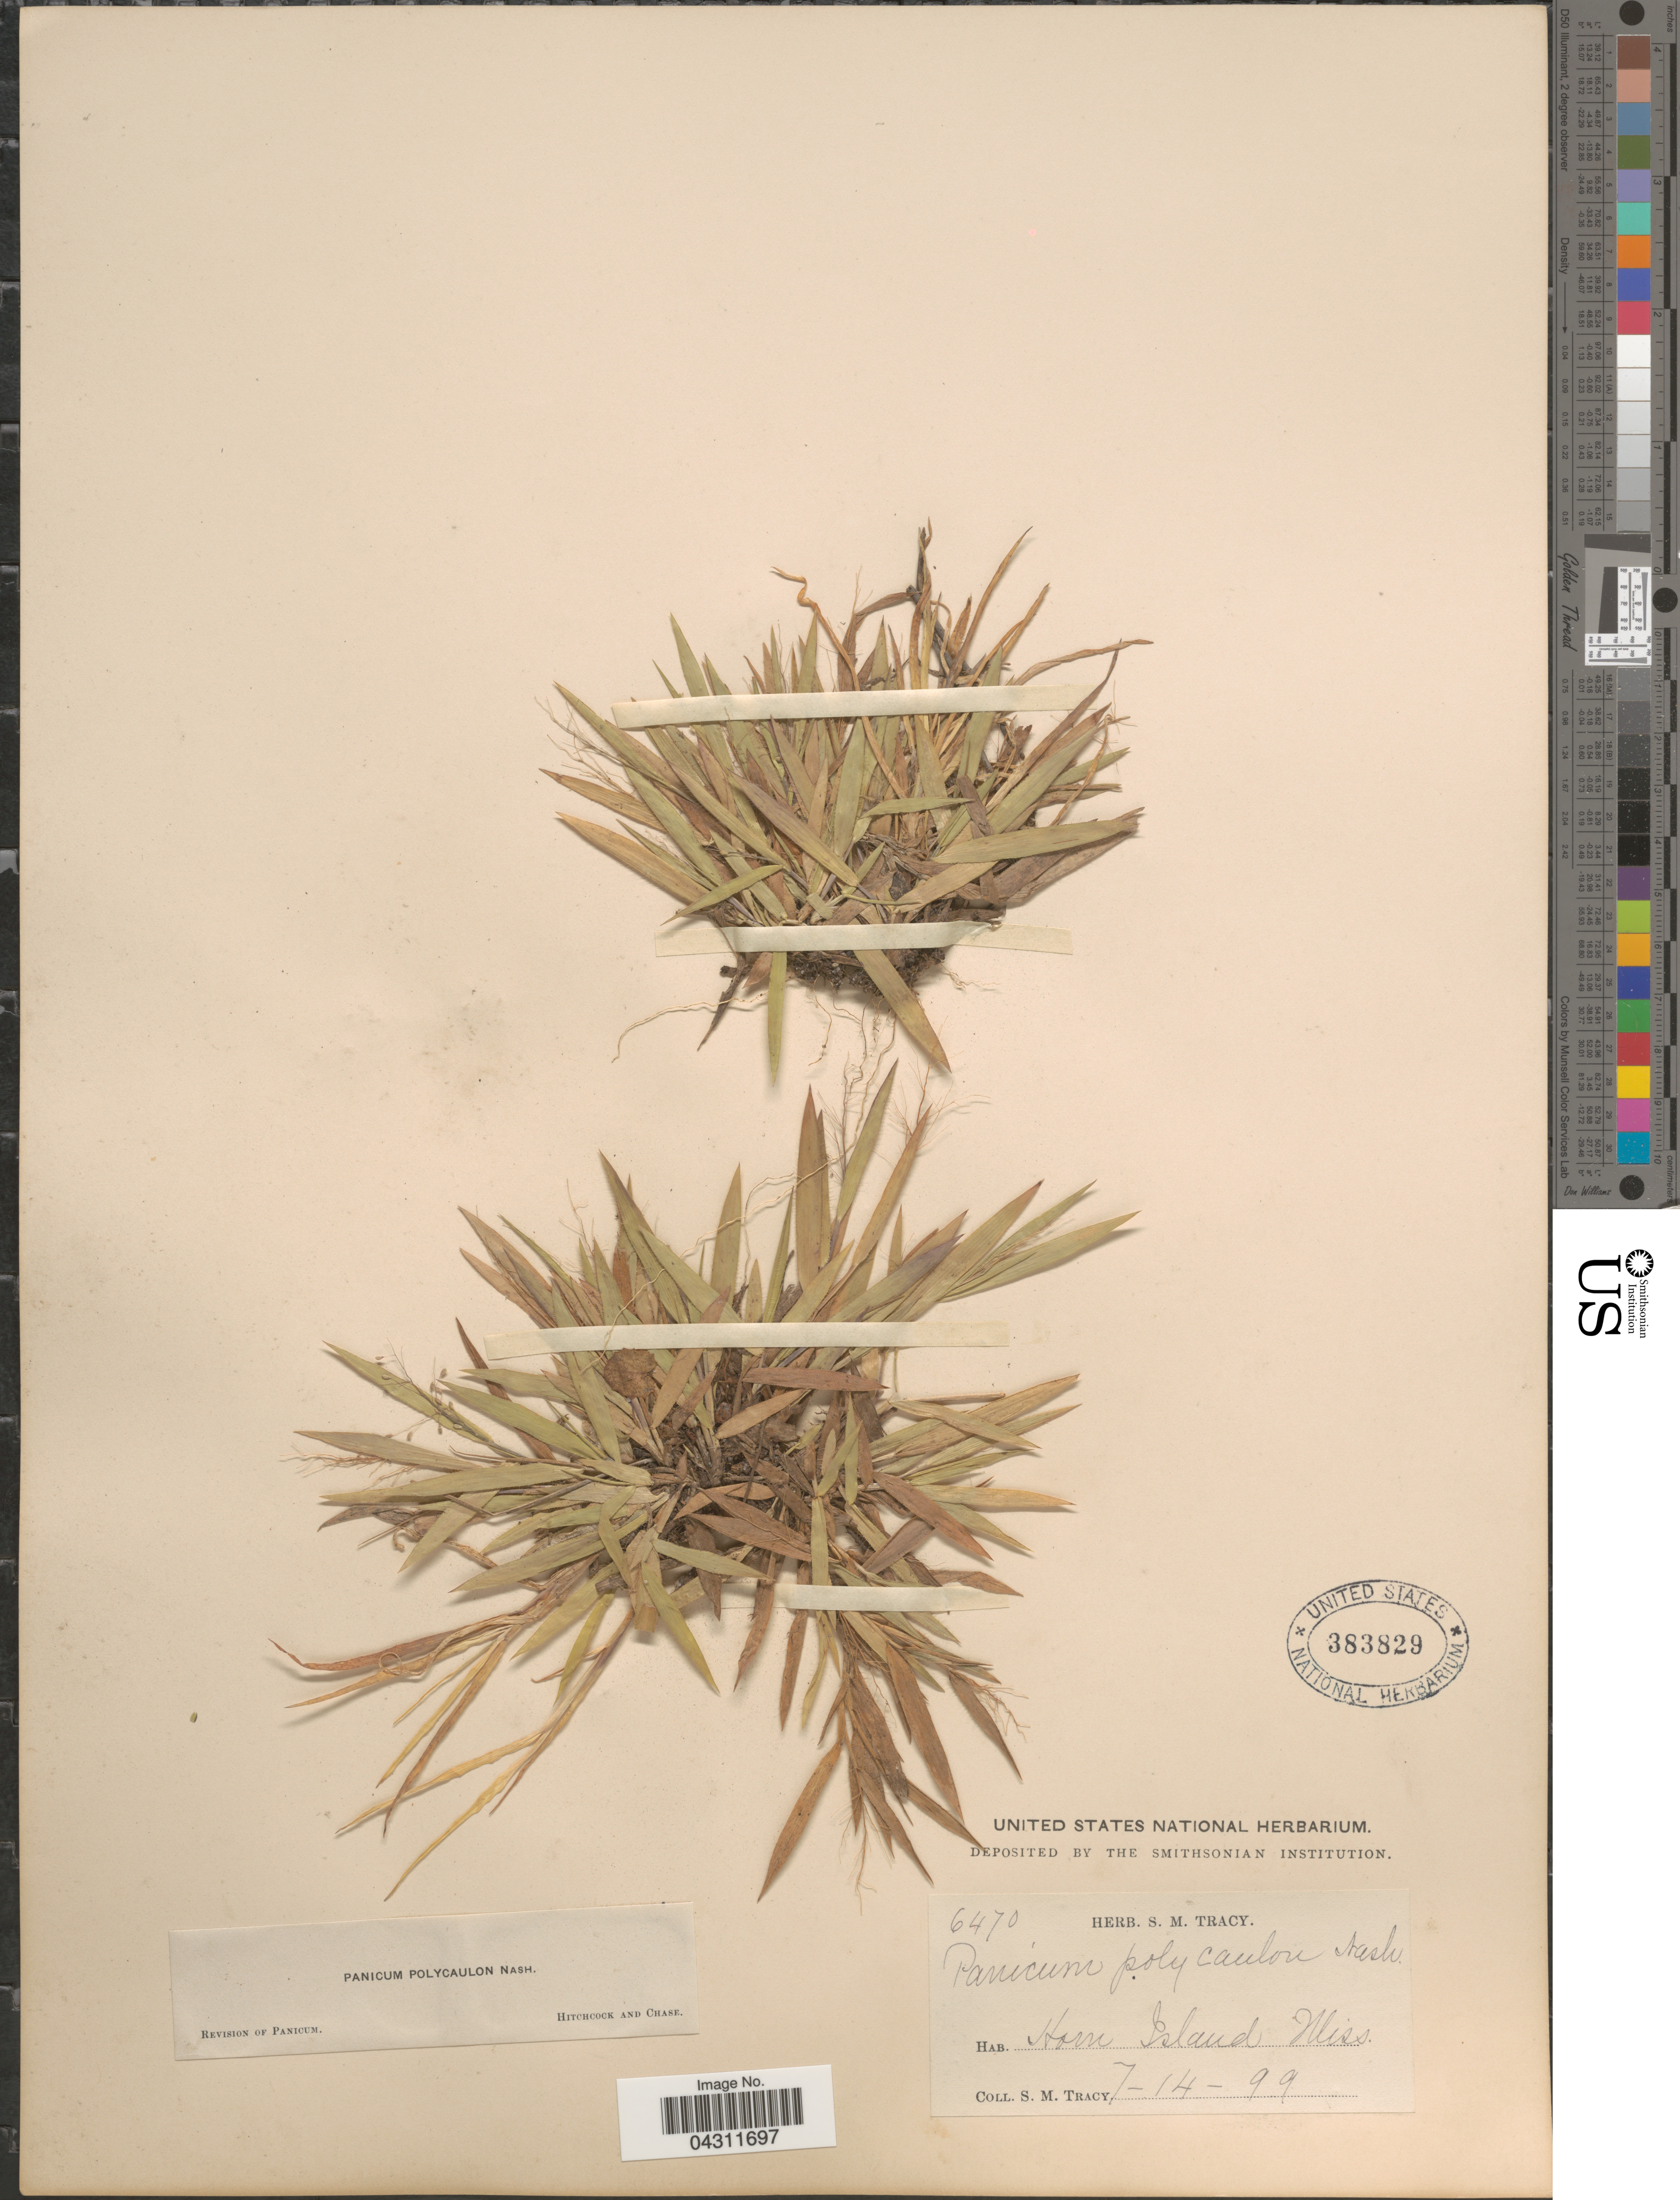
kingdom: Plantae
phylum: Tracheophyta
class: Liliopsida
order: Poales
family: Poaceae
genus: Dichanthelium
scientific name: Dichanthelium strigosum var. glabrescens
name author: (Griseb.) Freckmann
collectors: S. M. Tracy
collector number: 6470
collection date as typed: Transcribed d/m/y: 14/7/99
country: United States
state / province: Mississippi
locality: Horn Island.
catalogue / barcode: US 383829